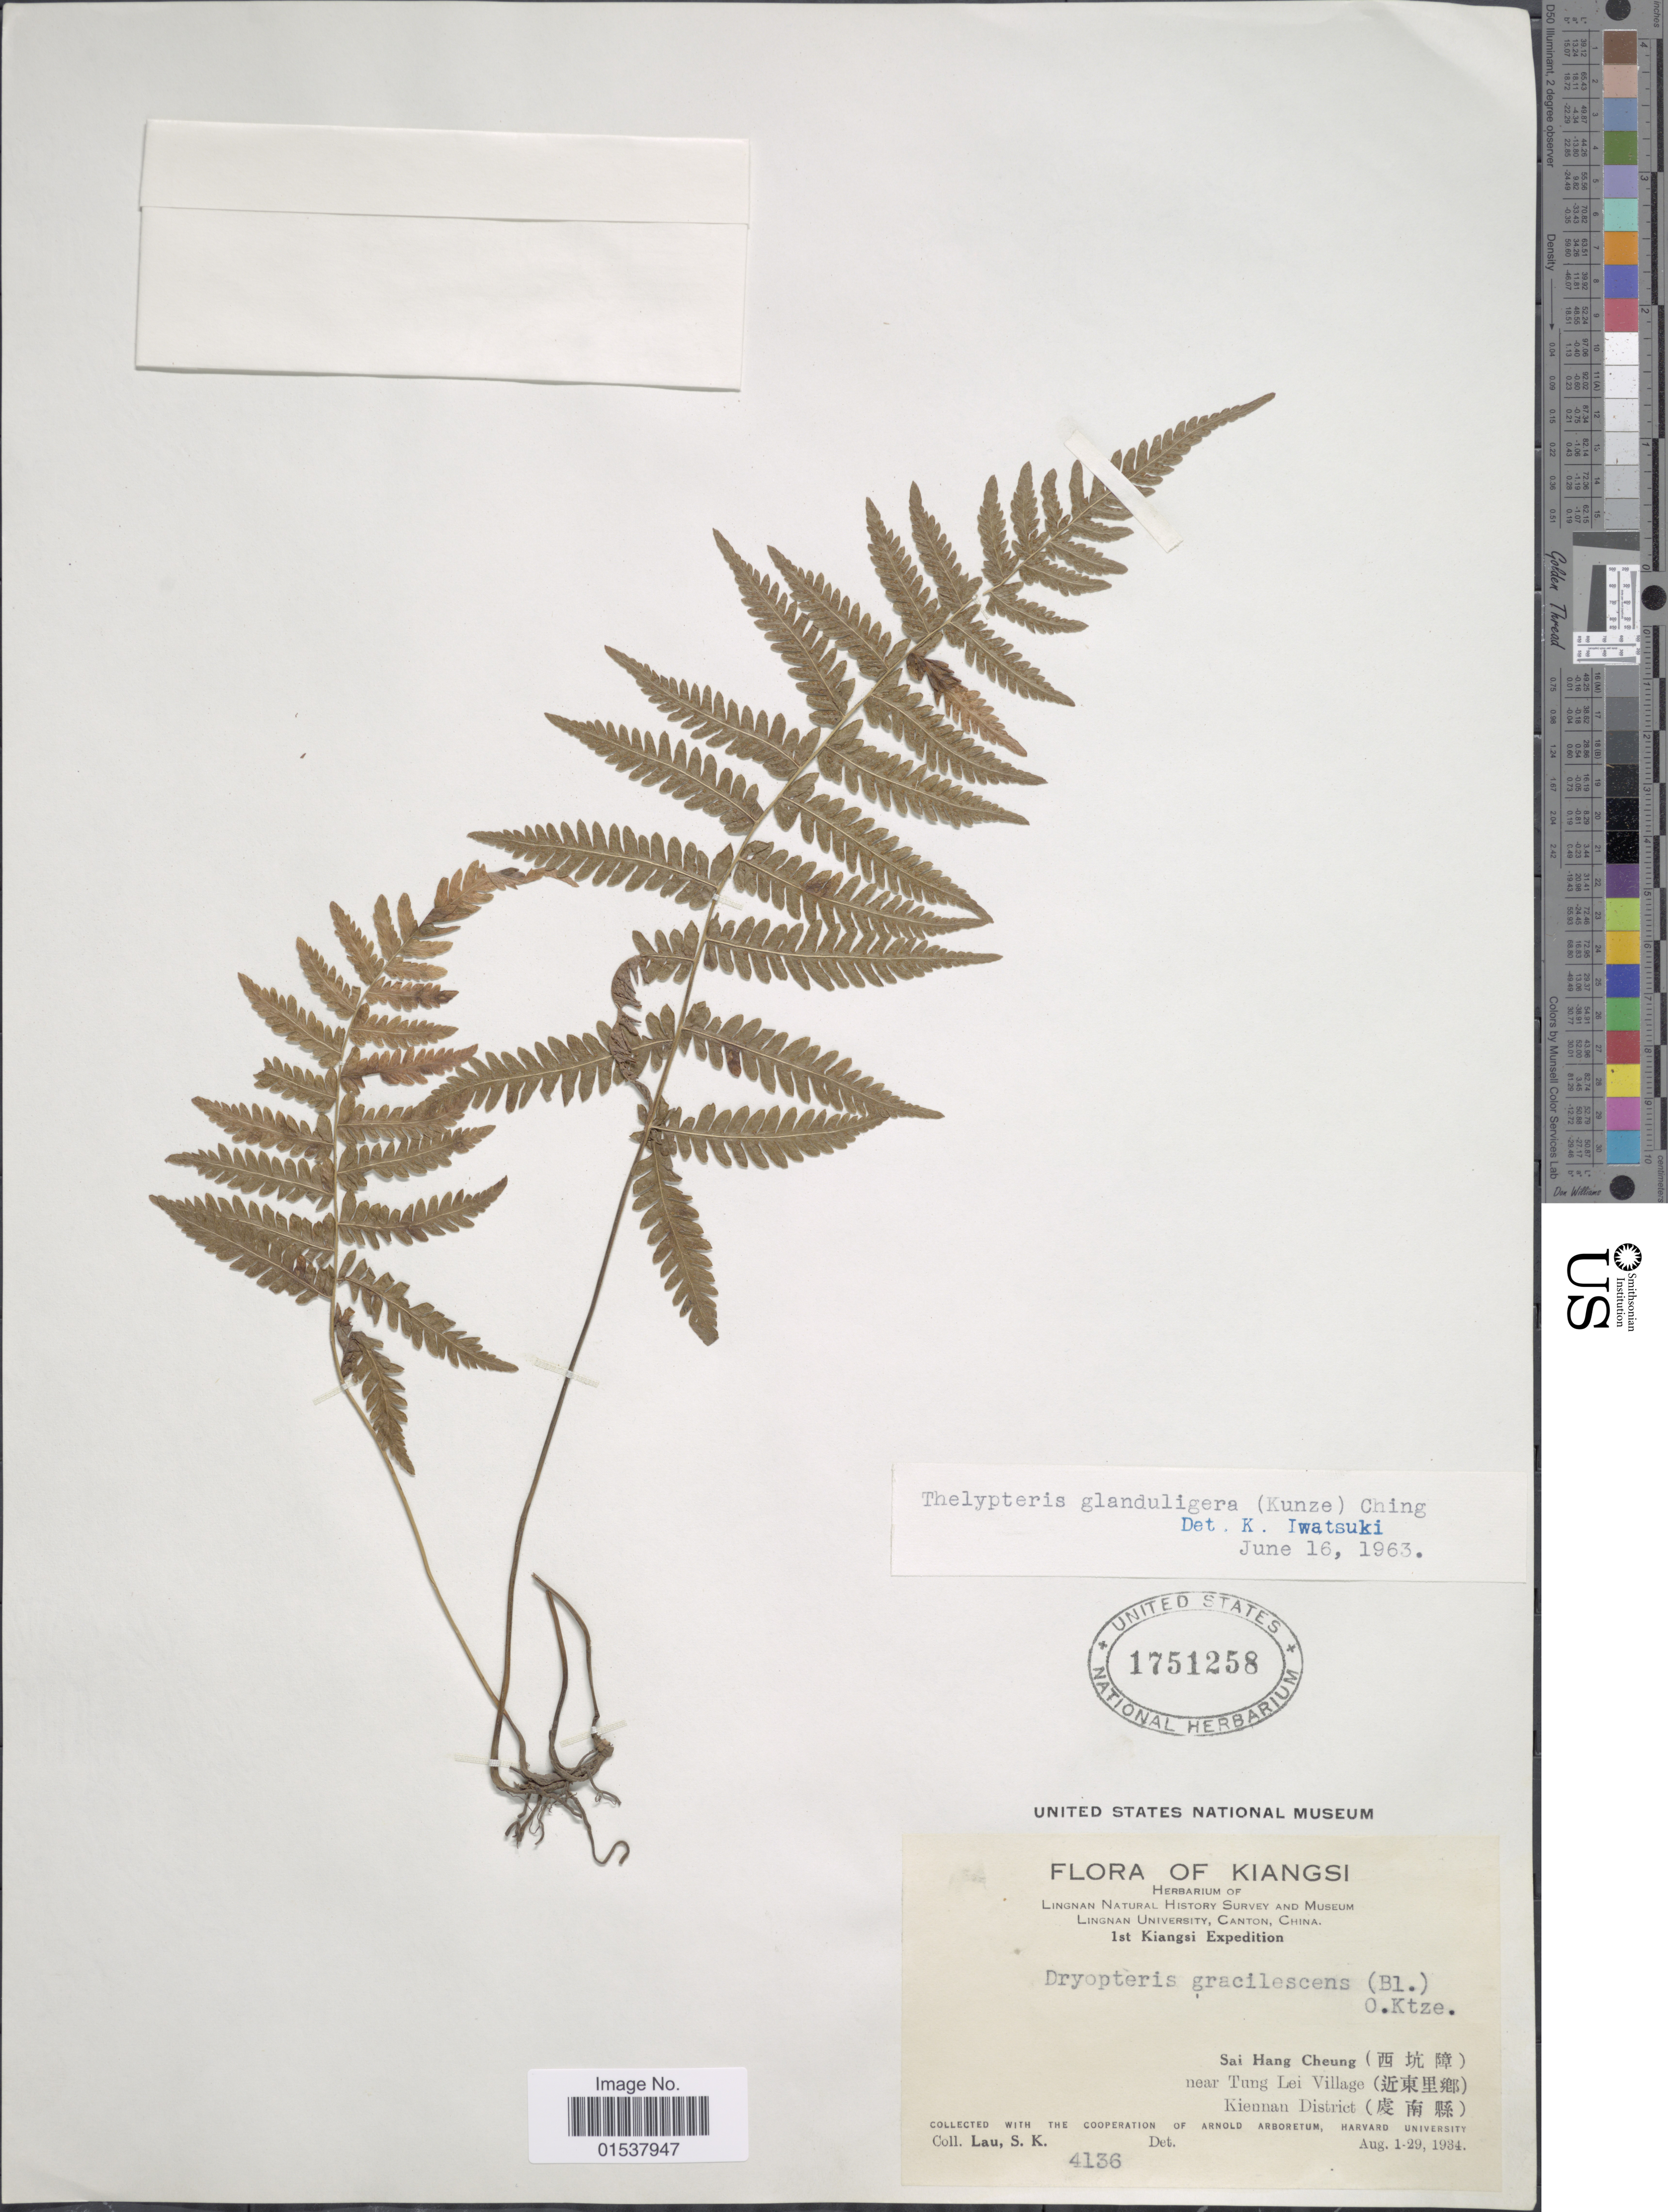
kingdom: Plantae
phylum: Tracheophyta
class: Polypodiopsida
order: Polypodiales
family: Thelypteridaceae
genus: Parathelypteris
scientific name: Parathelypteris glanduligera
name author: (Kunze) Ching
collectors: S. K. Lau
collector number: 4136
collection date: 1934-08-01/1934-08-29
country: China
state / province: Jiangxi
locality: Kiangsi, Sai Hang Cheung, near Tung Lei Village, Kiennan District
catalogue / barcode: US 1751258